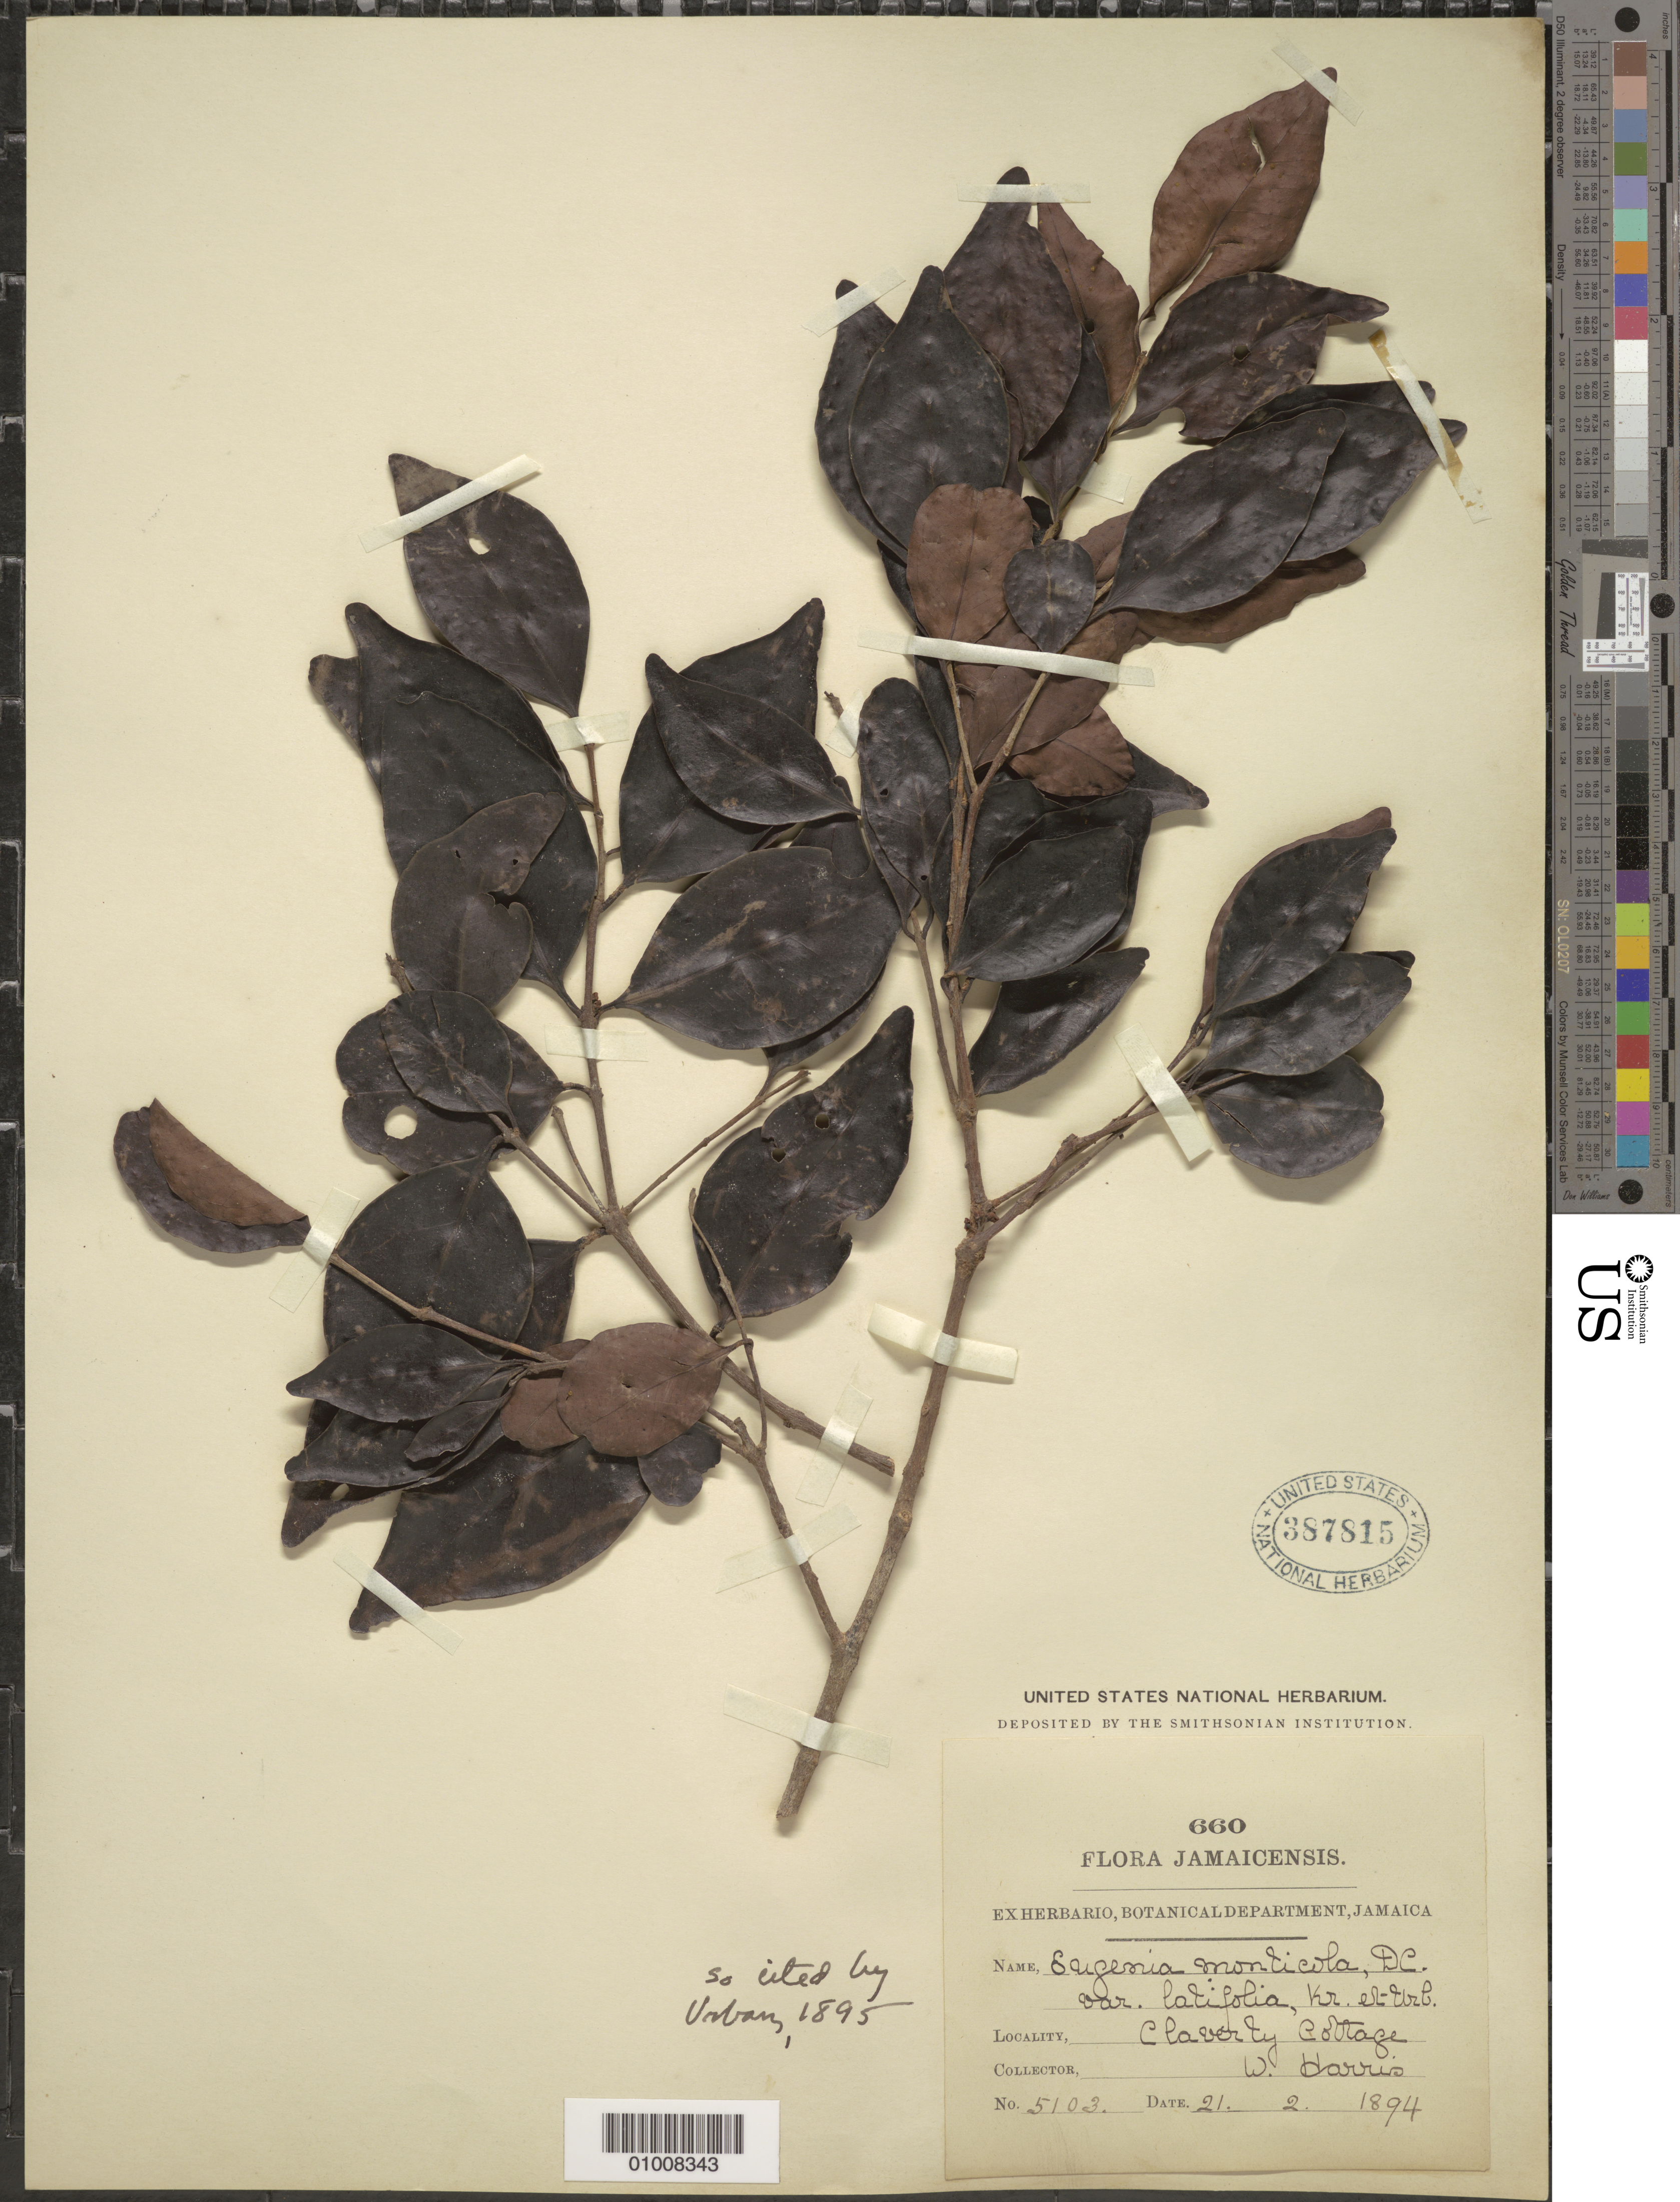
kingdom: Plantae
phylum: Tracheophyta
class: Magnoliopsida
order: Myrtales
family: Myrtaceae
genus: Eugenia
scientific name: Eugenia monticola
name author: (Sw.) DC.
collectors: W. Harris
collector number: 5103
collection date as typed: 21 Feb 1894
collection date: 1894-02-21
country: Jamaica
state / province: Portland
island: Jamaica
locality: Claverty Cottage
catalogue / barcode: US 387815